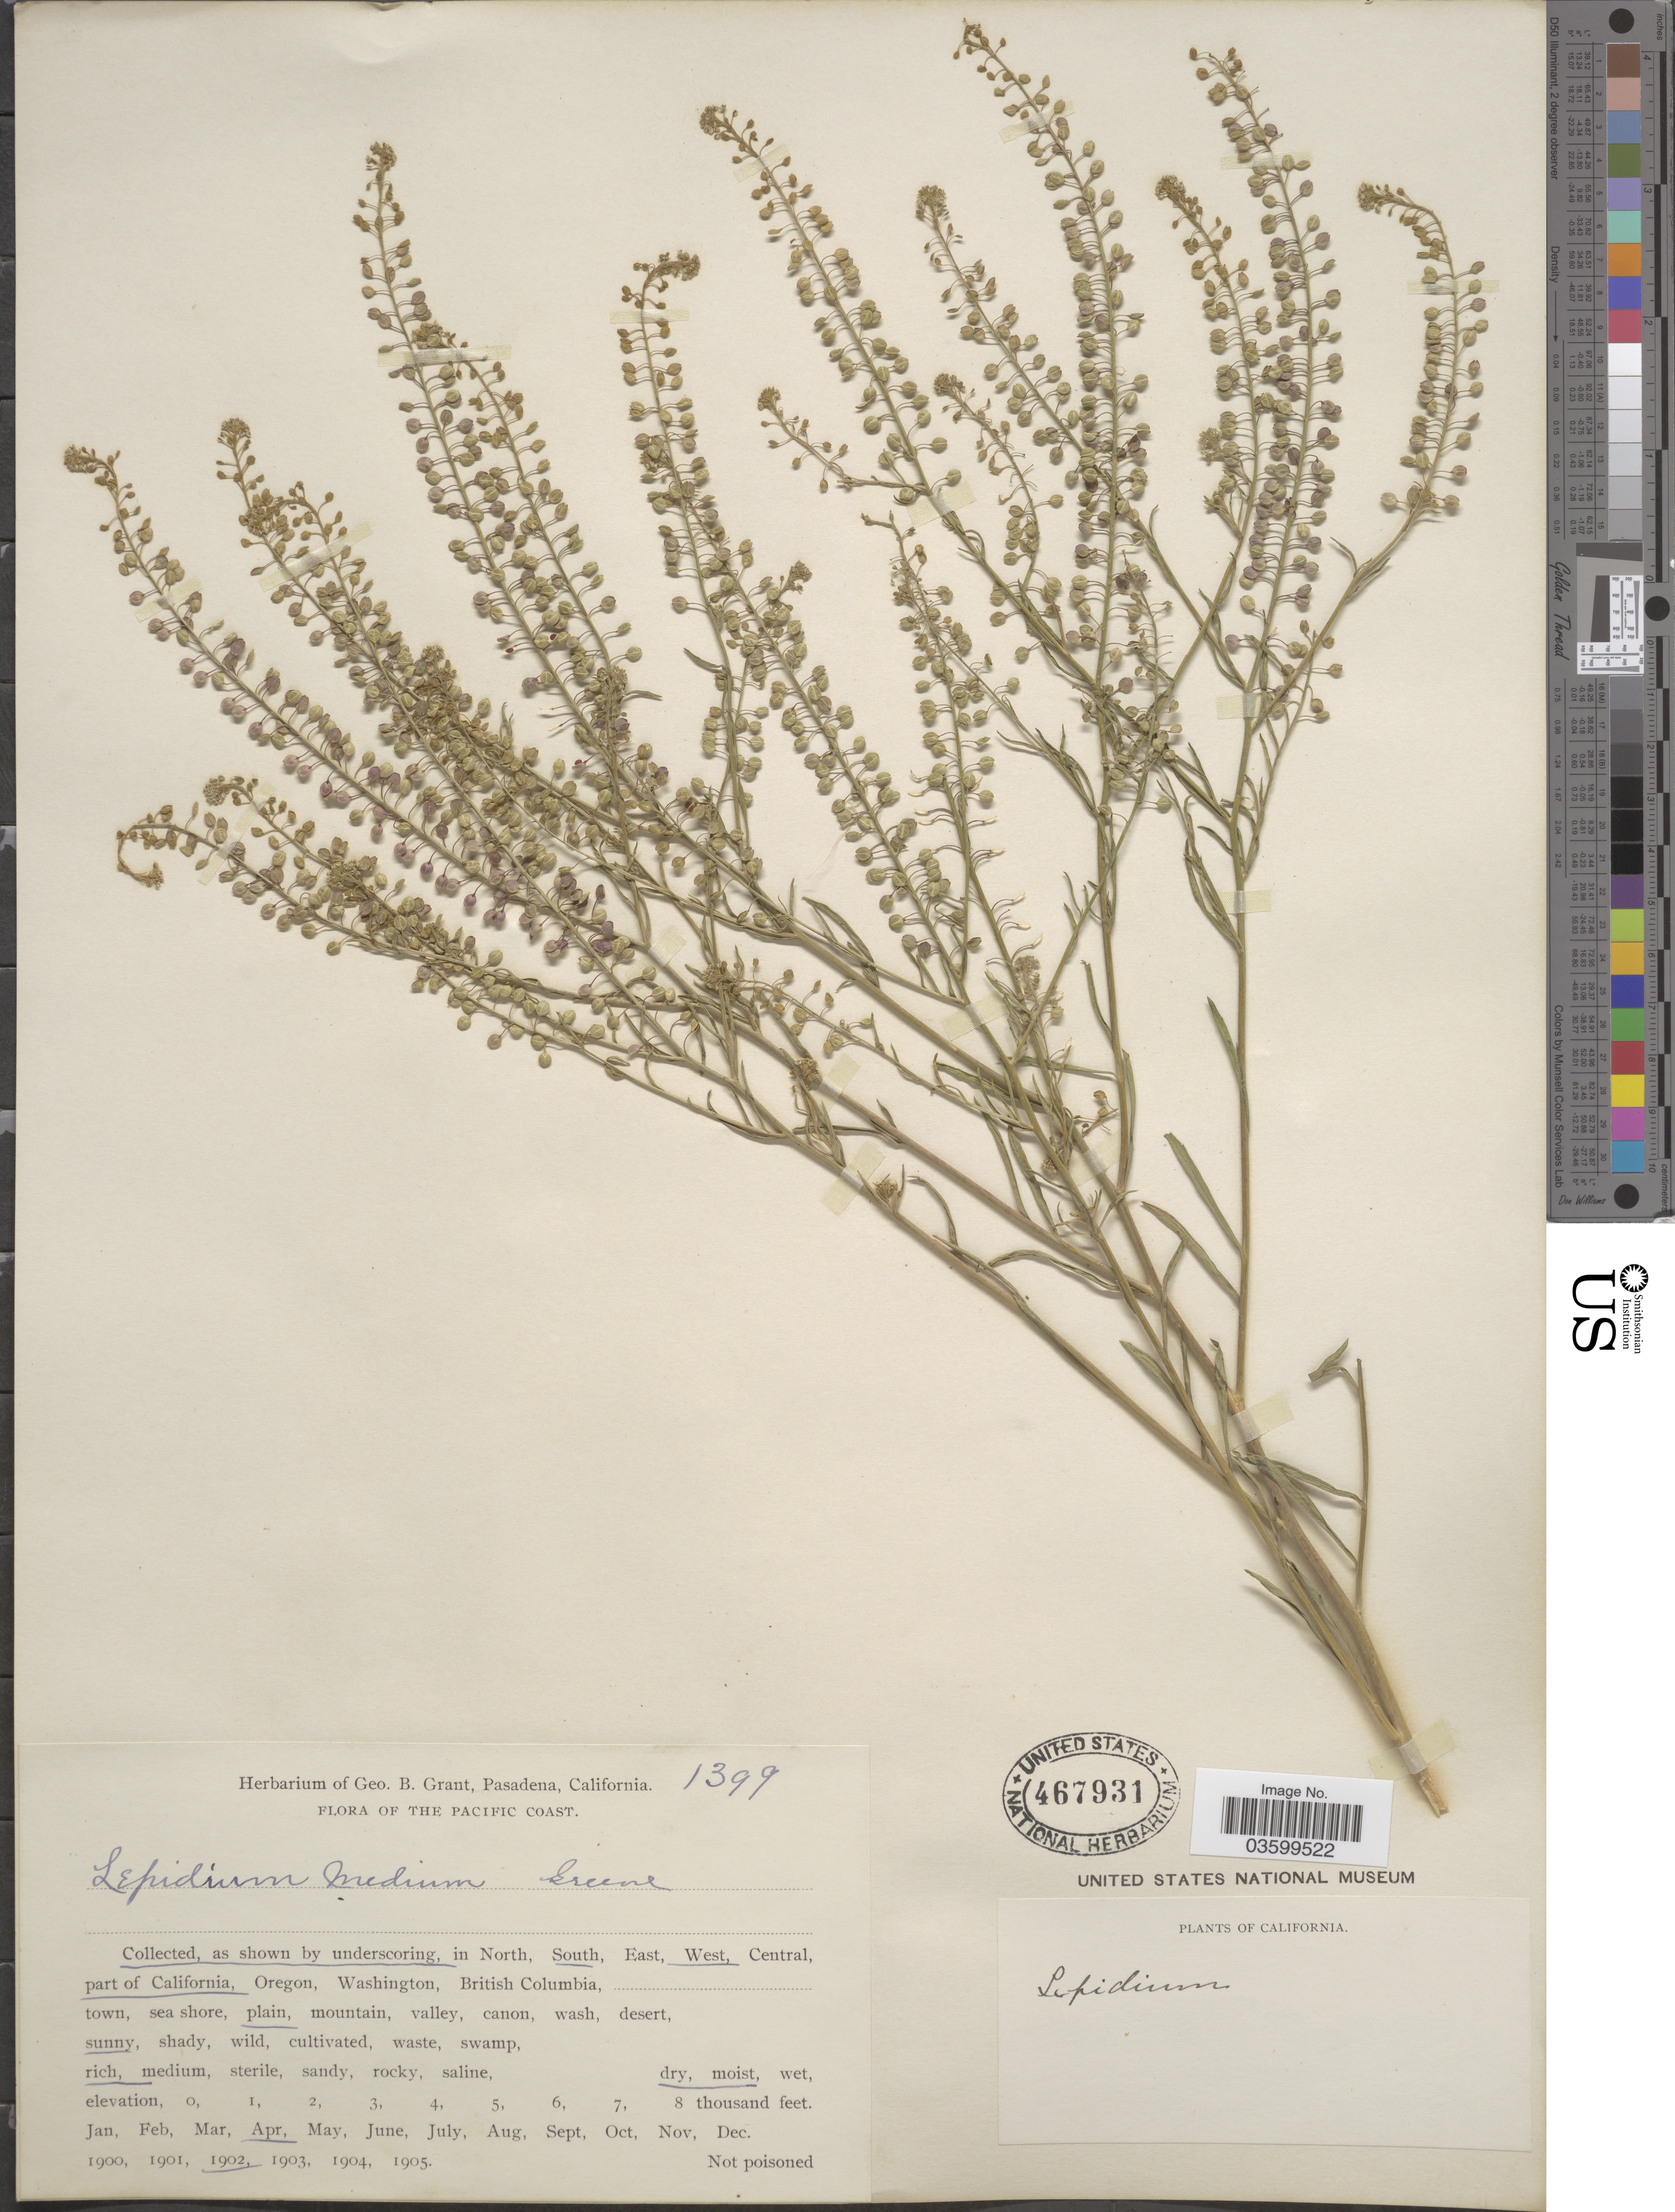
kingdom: Plantae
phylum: Tracheophyta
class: Magnoliopsida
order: Brassicales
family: Brassicaceae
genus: Lepidium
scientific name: Lepidium virginicum var. medium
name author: (Greene) C.L. Hitchc.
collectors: ex herb. Geo. B. Grant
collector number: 1399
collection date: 1902-04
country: United States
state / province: California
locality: South West part of California.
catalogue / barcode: US 467931